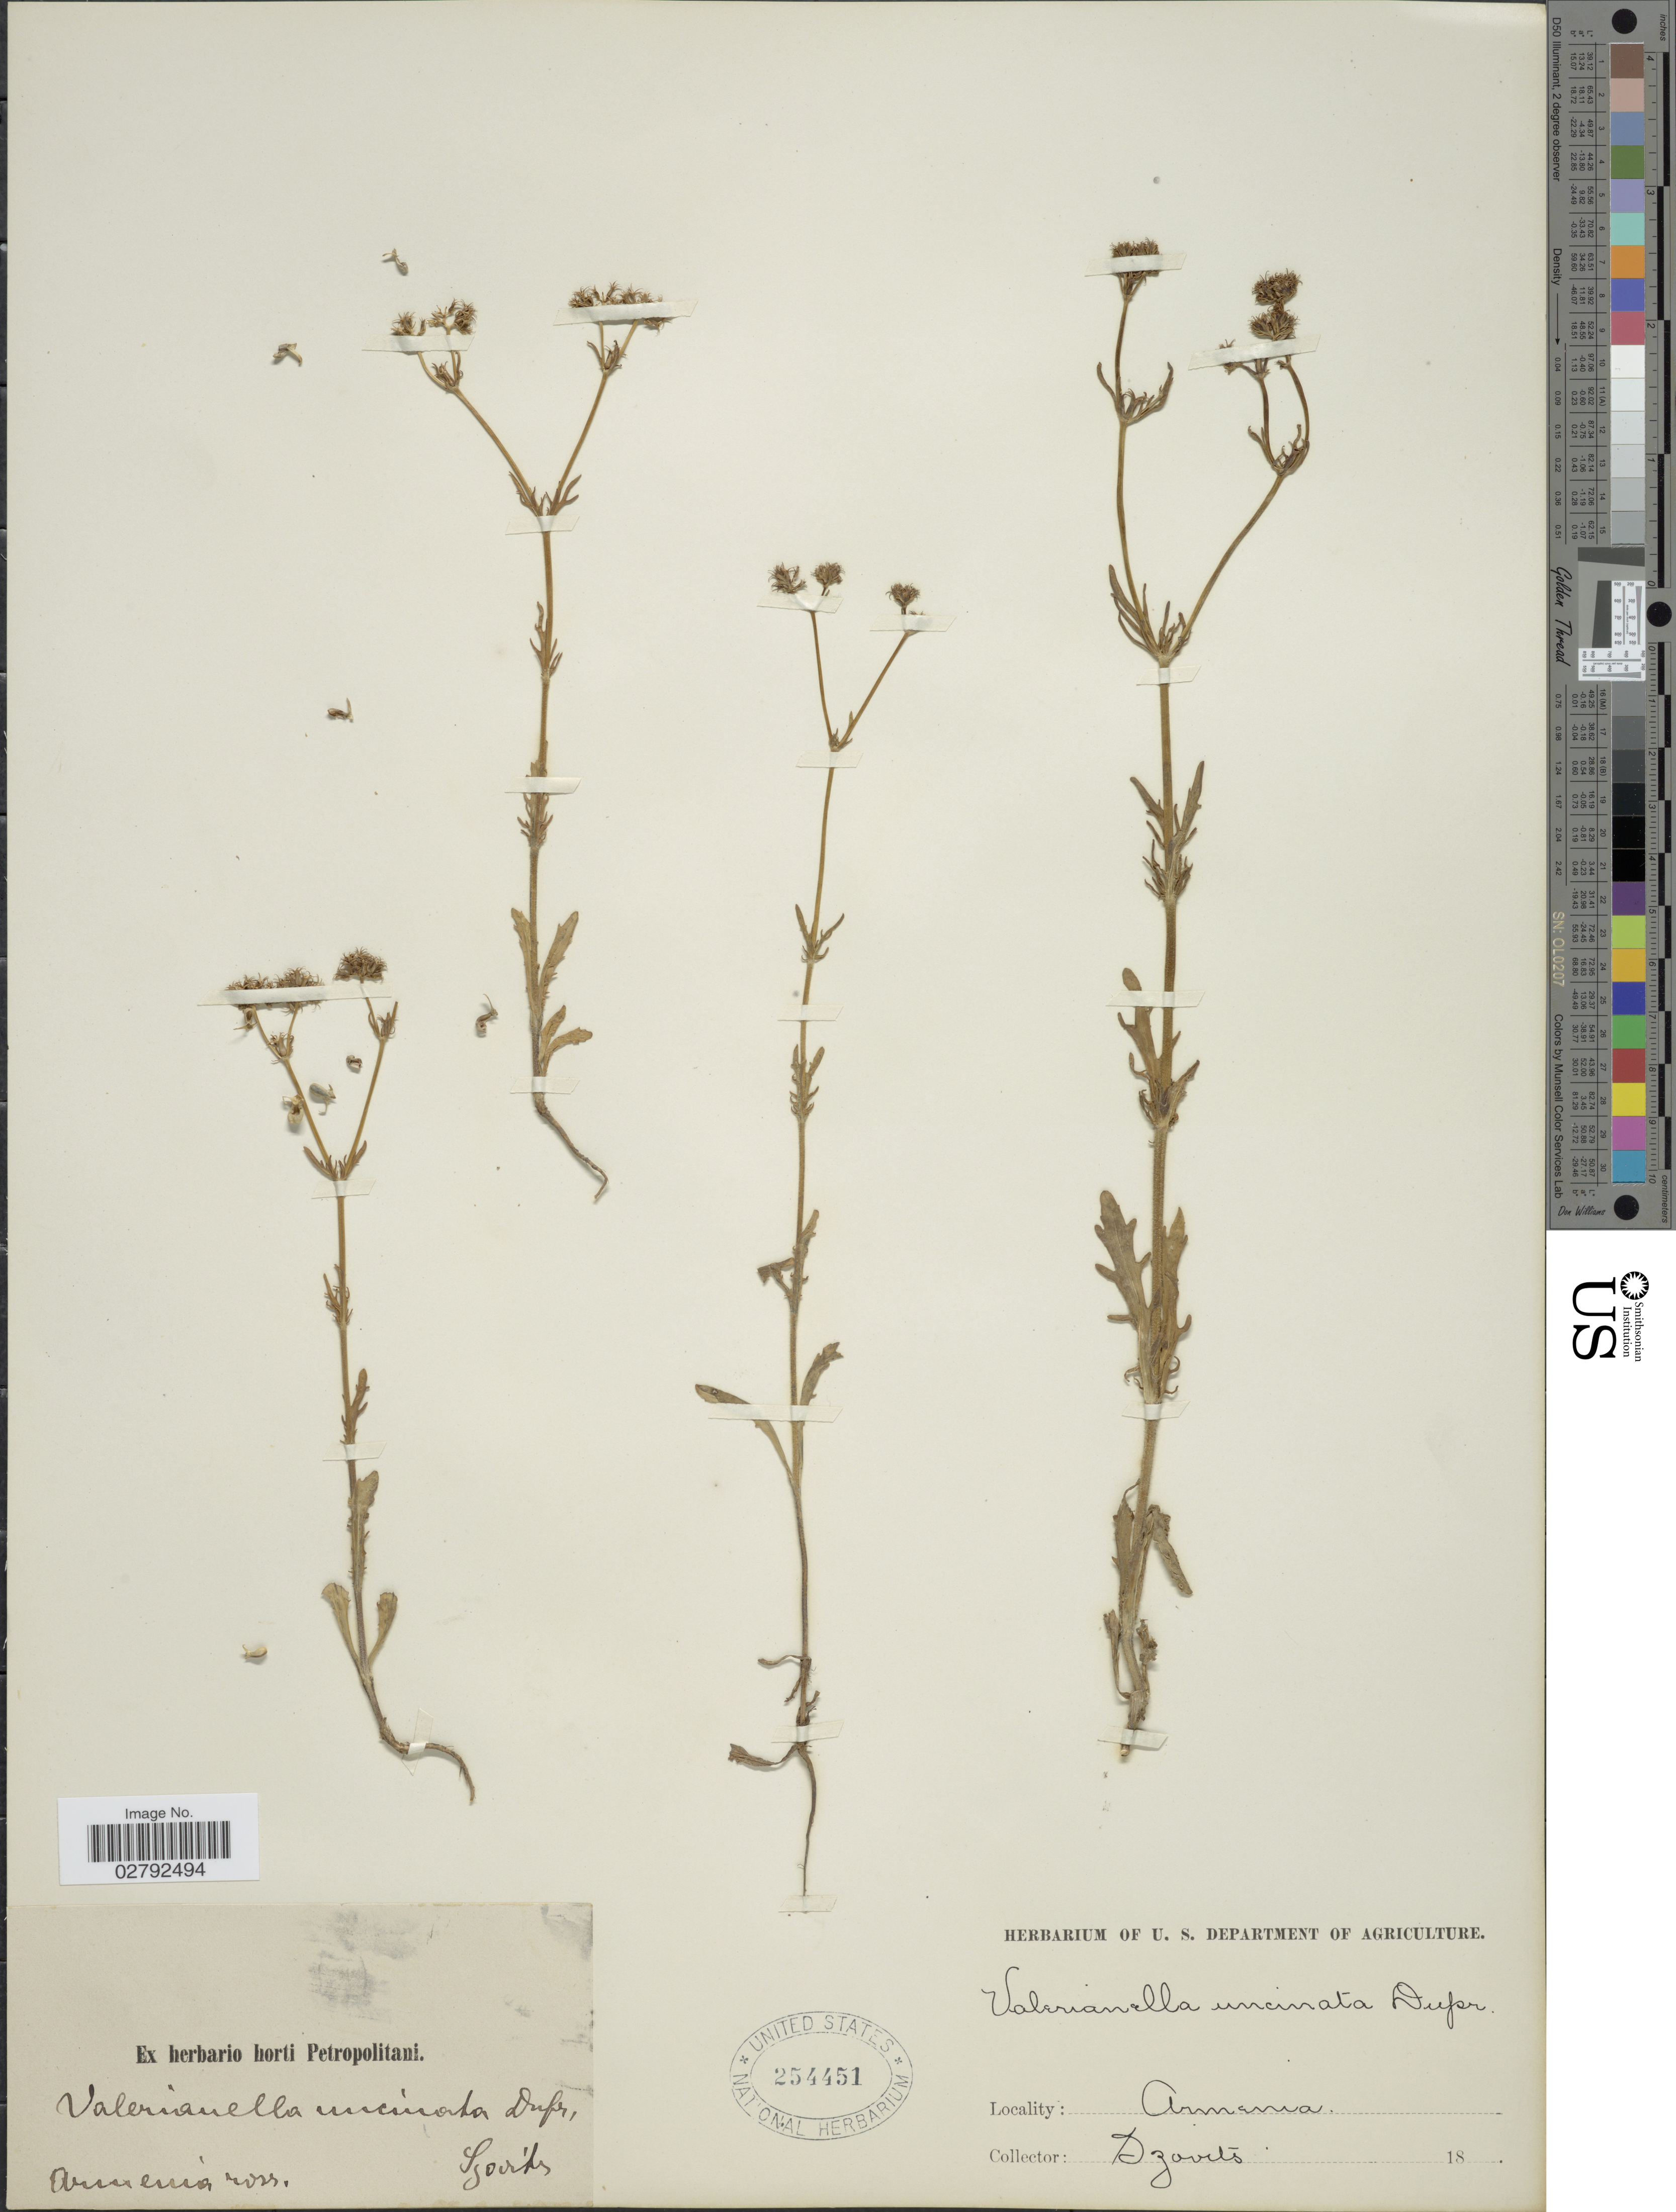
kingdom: Plantae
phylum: Tracheophyta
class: Magnoliopsida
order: Dipsacales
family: Caprifoliaceae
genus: Valerianella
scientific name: Valerianella uncinata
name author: (M. Bieb.) Dufr.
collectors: Szovits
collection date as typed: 18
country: Armenia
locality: Armenia ross.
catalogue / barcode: US 254451